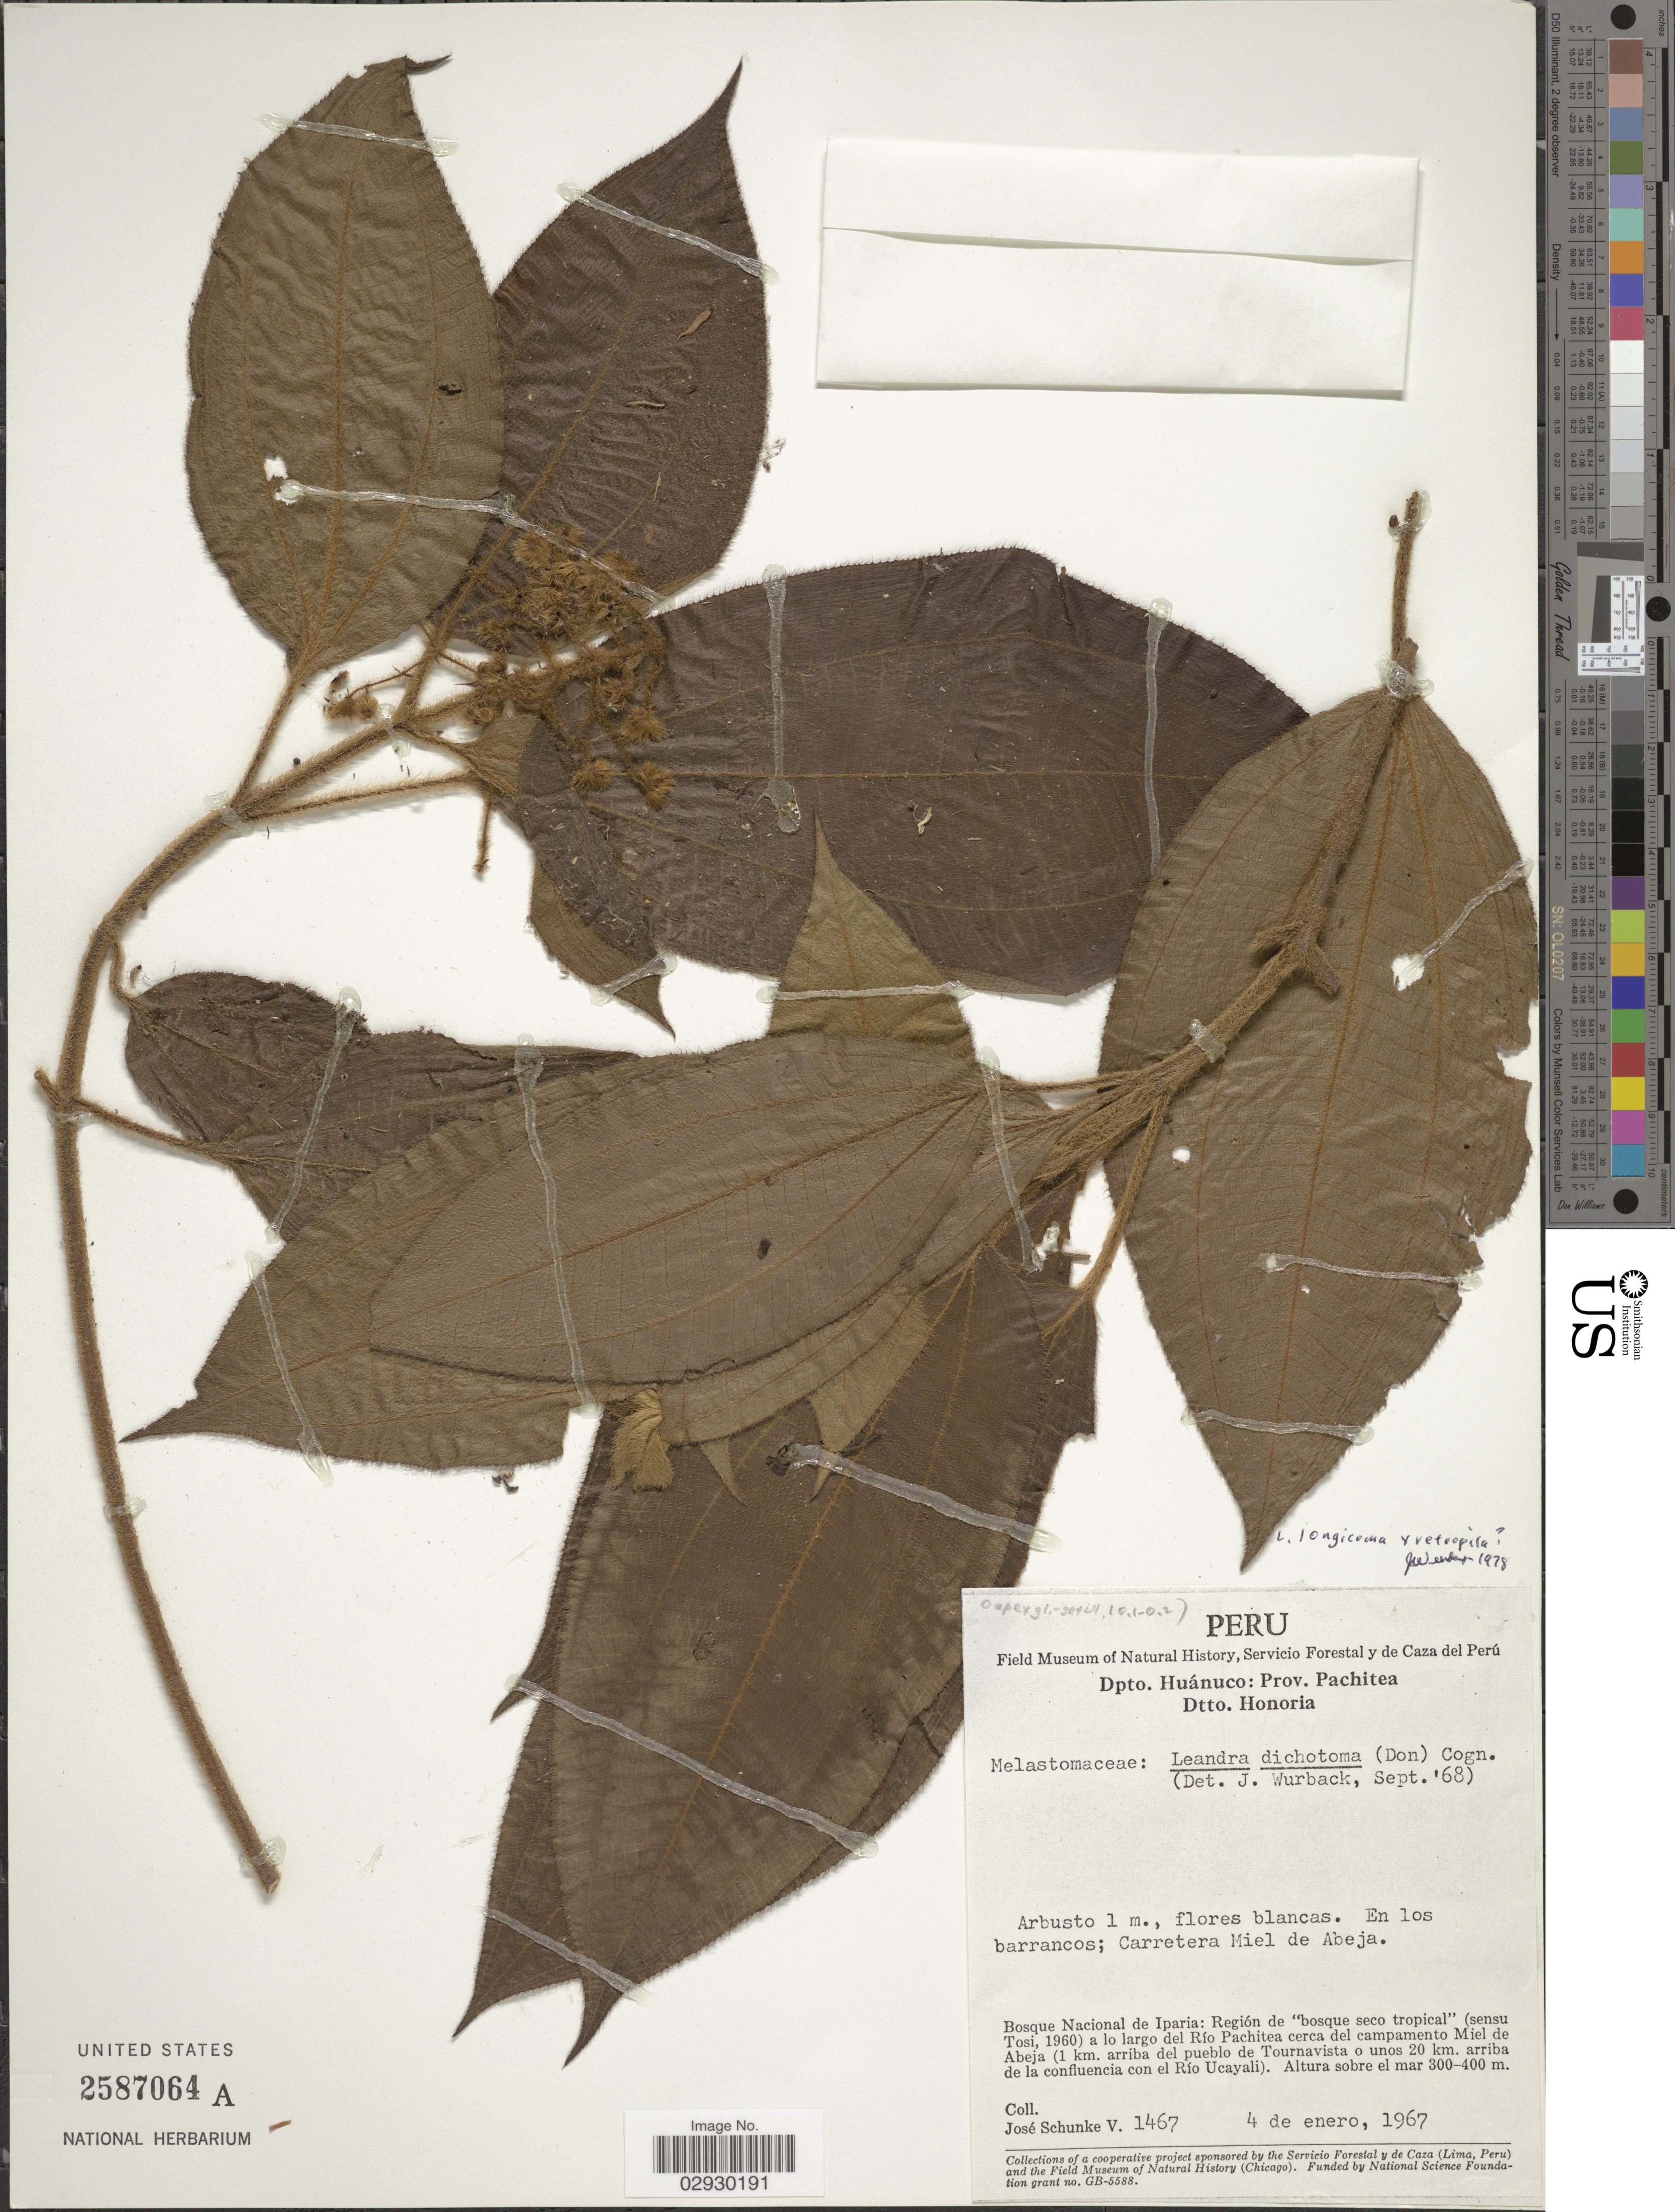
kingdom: Plantae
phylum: Tracheophyta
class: Magnoliopsida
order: Myrtales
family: Melastomataceae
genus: Leandra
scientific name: Leandra sp.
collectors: J. Schunke Vigo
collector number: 1467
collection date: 1967-01-04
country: Peru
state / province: Huánuco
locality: Dpto. Huánuco: Prov. Pachitea, Dtto. Honoria. Carretera Miel de Abeja. Bosque Nacional de Iparia: Región de "bosque seco tropical" (sensu Tosi, 1960) a lo largo del Río Pachitea cerca del campamento Miel de Abeja (1 km. arriba del pueblo de Tournavista o unos 20 km. arriba de la confluencia con el Río Ucayali).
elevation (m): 300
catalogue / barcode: US 2587064A